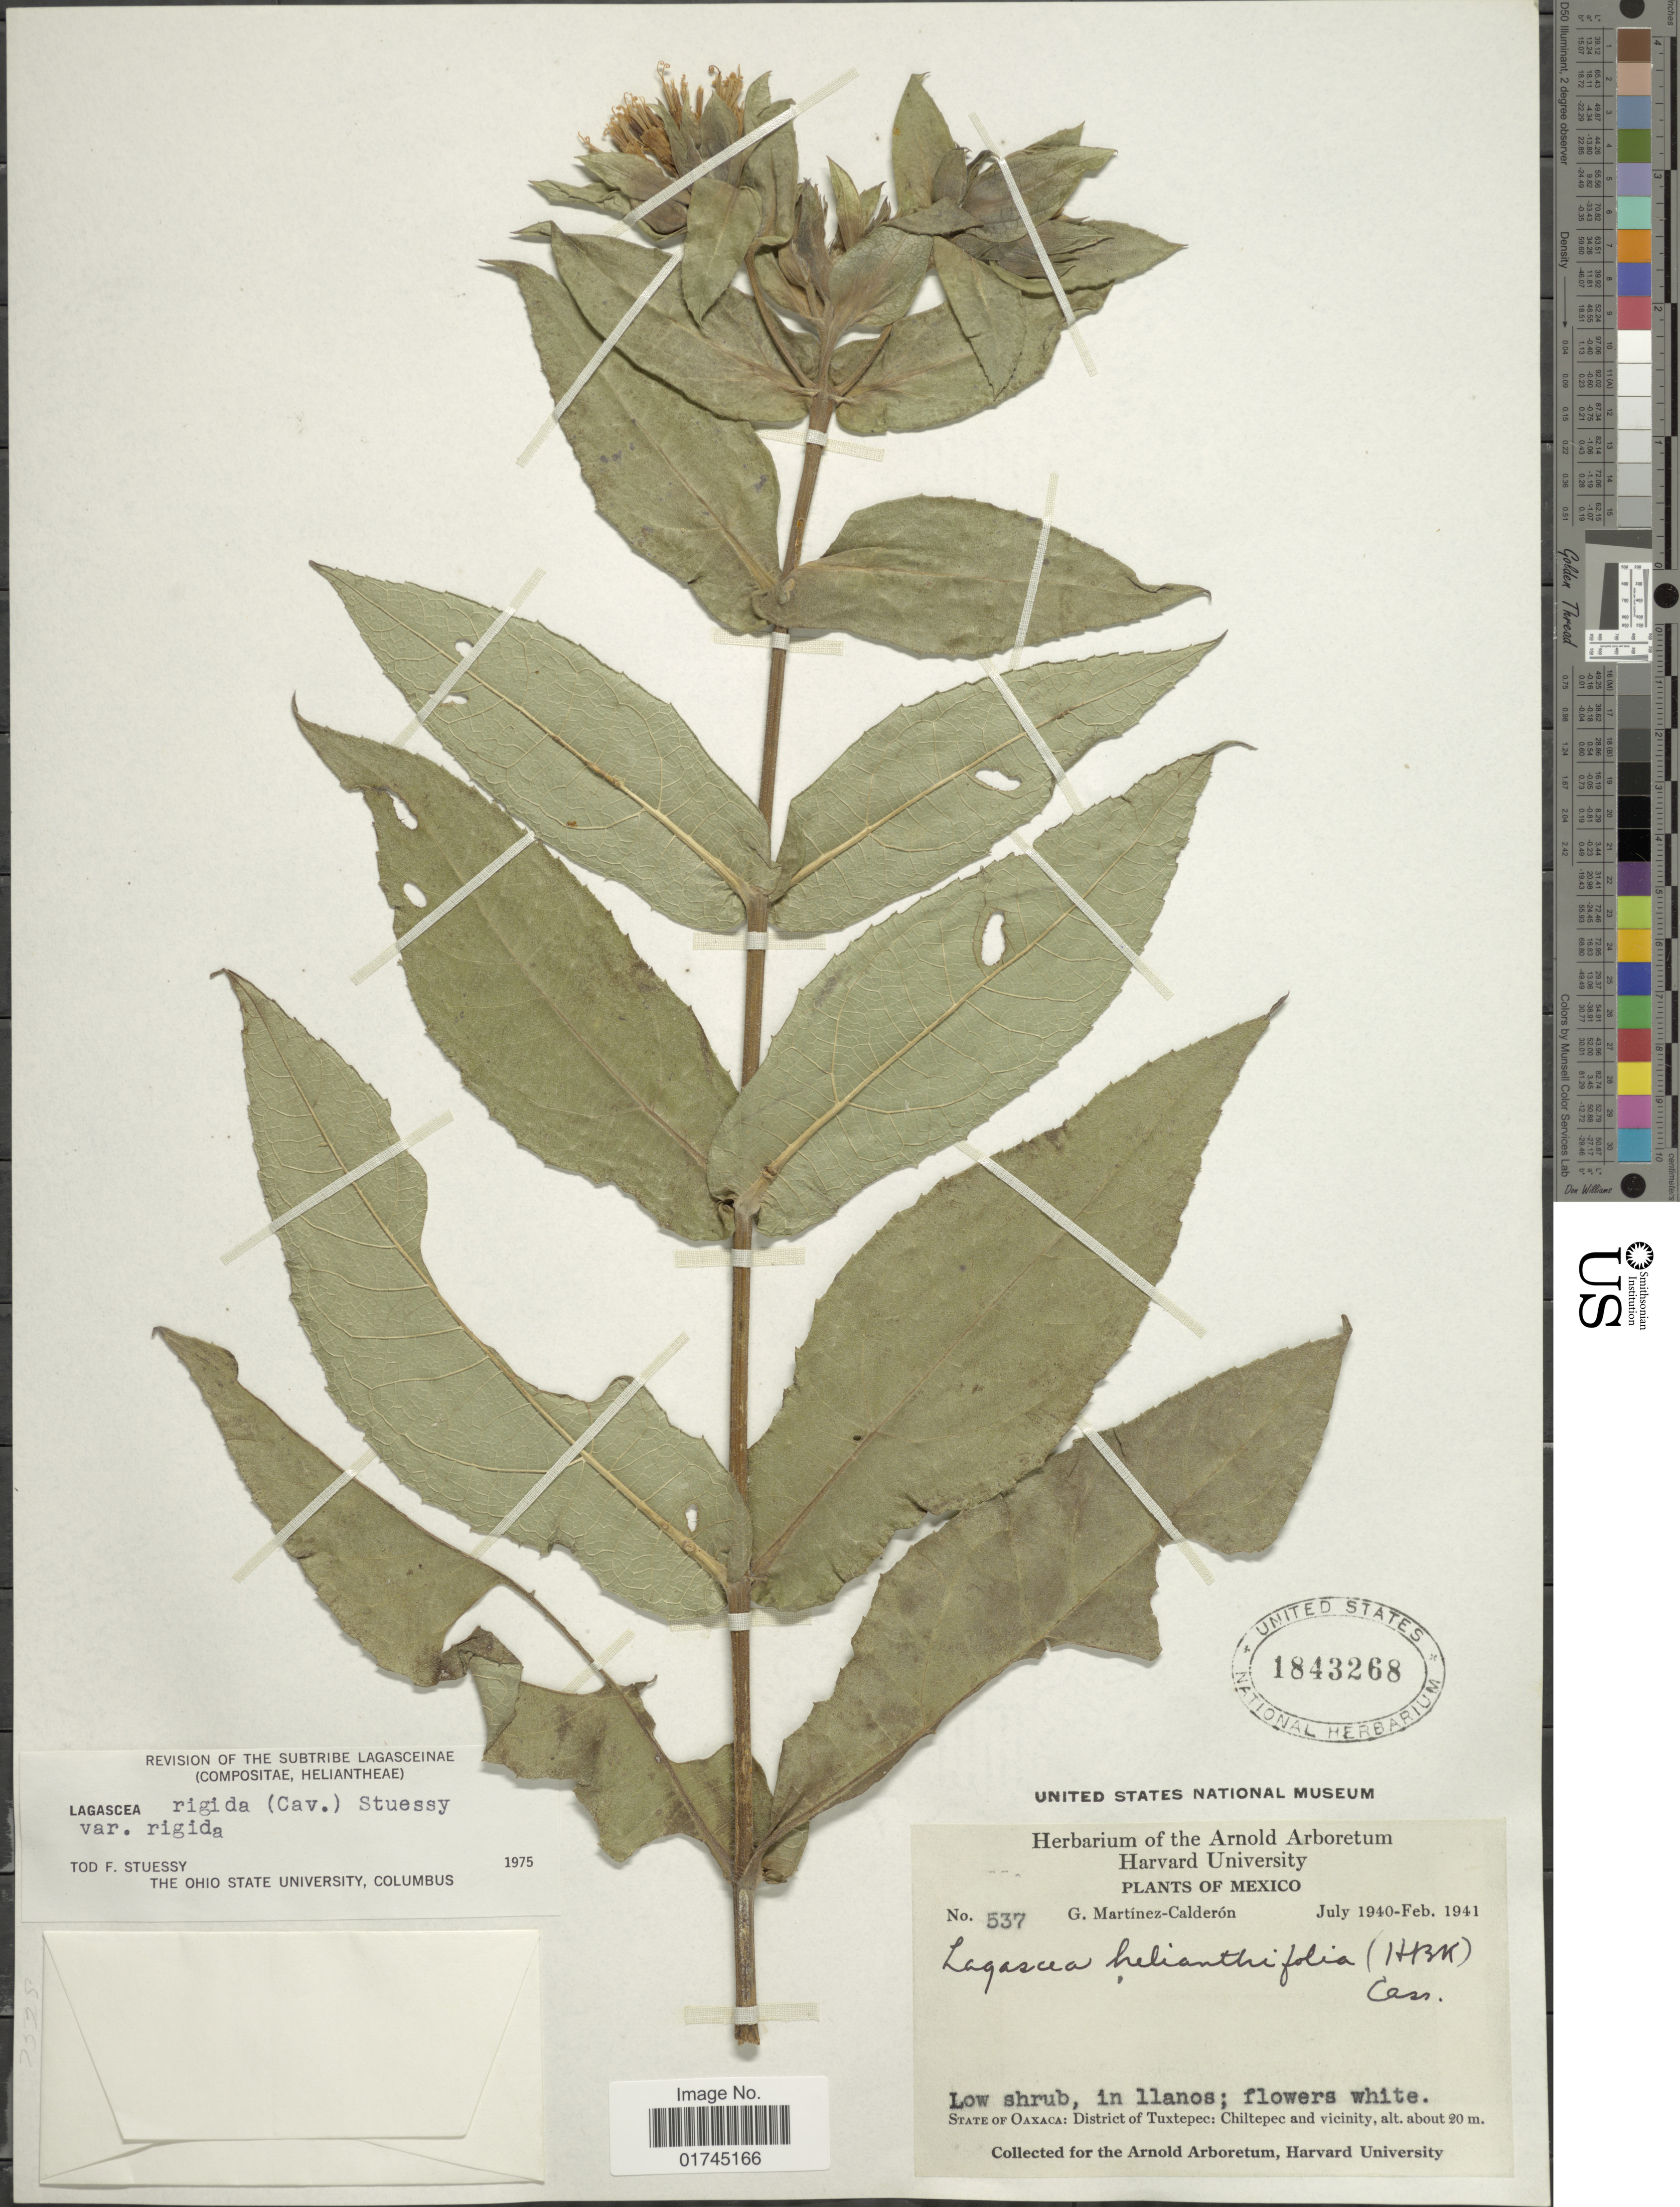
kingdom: Plantae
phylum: Tracheophyta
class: Magnoliopsida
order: Asterales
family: Asteraceae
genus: Lagascea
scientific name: Lagascea helianthifolia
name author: Kunth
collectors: G. Martínez Calderón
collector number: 537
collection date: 1940-07/1941-02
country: Mexico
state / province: Oaxaca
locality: In llanos, district of Tuxtepec: Chilltepec and vicinity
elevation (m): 20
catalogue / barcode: US 1843268